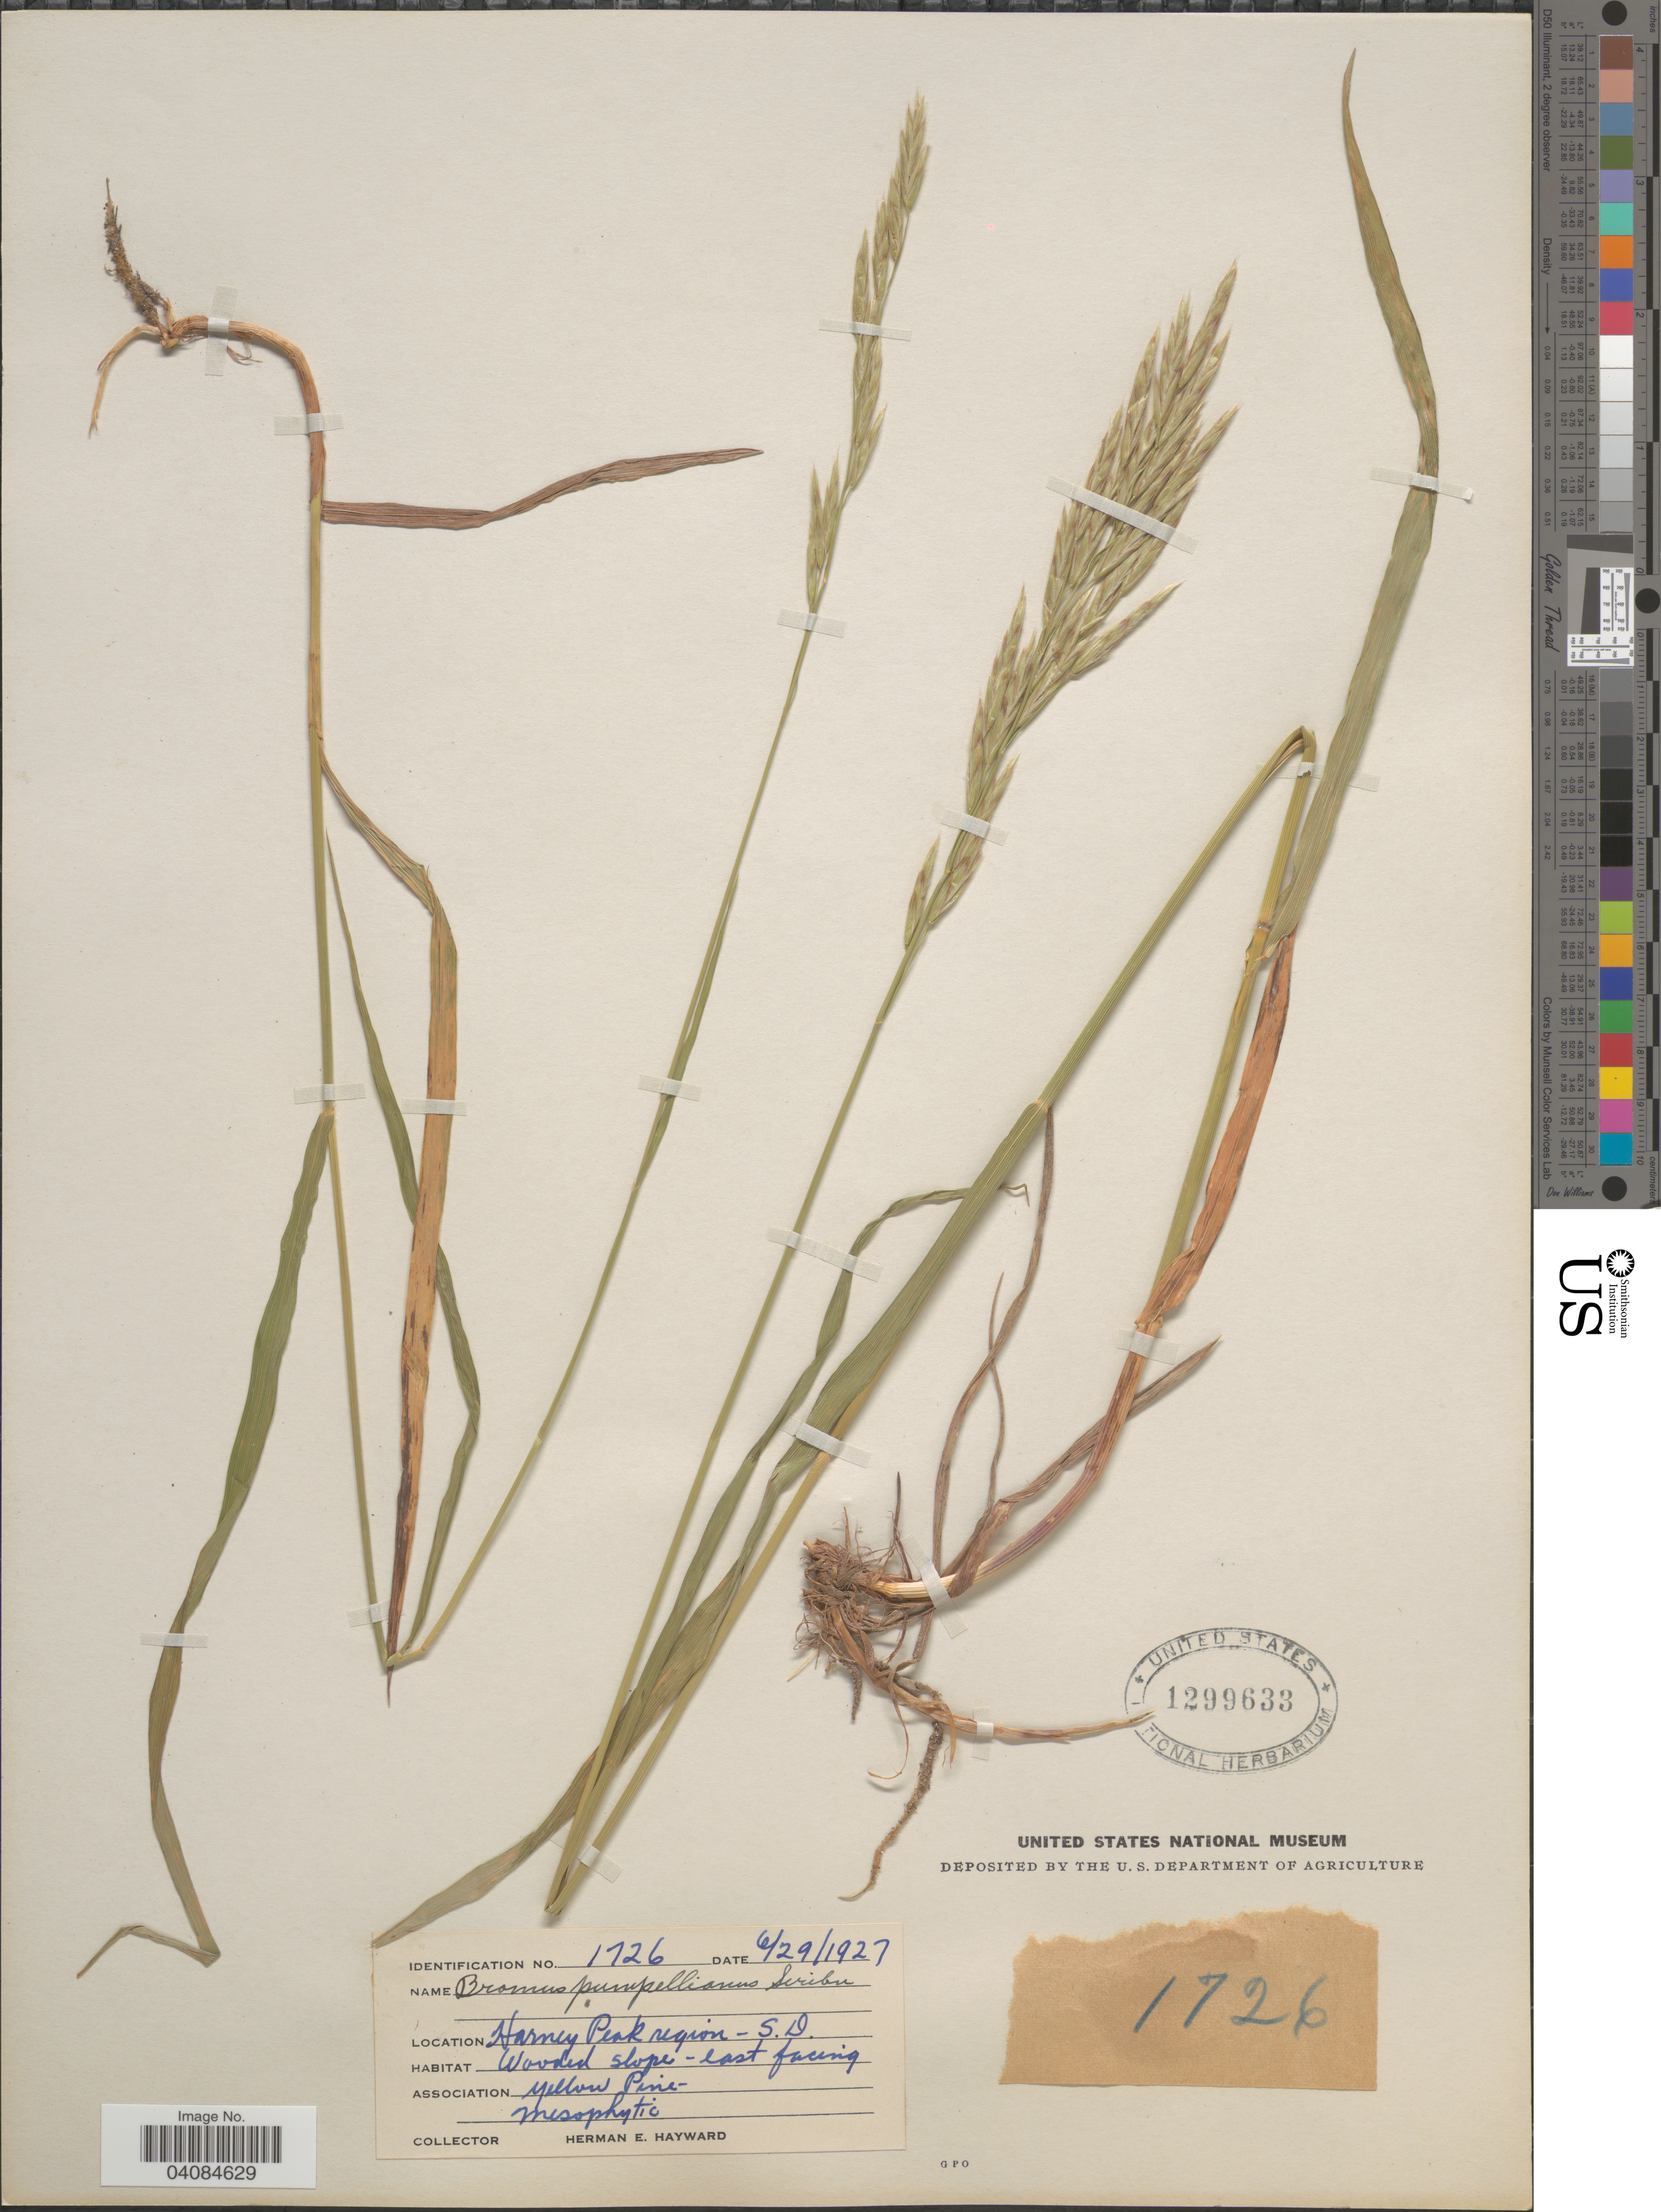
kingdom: Plantae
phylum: Tracheophyta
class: Liliopsida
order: Poales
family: Poaceae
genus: Bromus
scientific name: Bromus pumpellianus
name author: Scribn.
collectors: H. Hayward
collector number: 1726?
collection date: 1927-06-29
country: United States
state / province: South Dakota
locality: Harney Peak region. Wooded slope - east facing.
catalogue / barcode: US 1299633